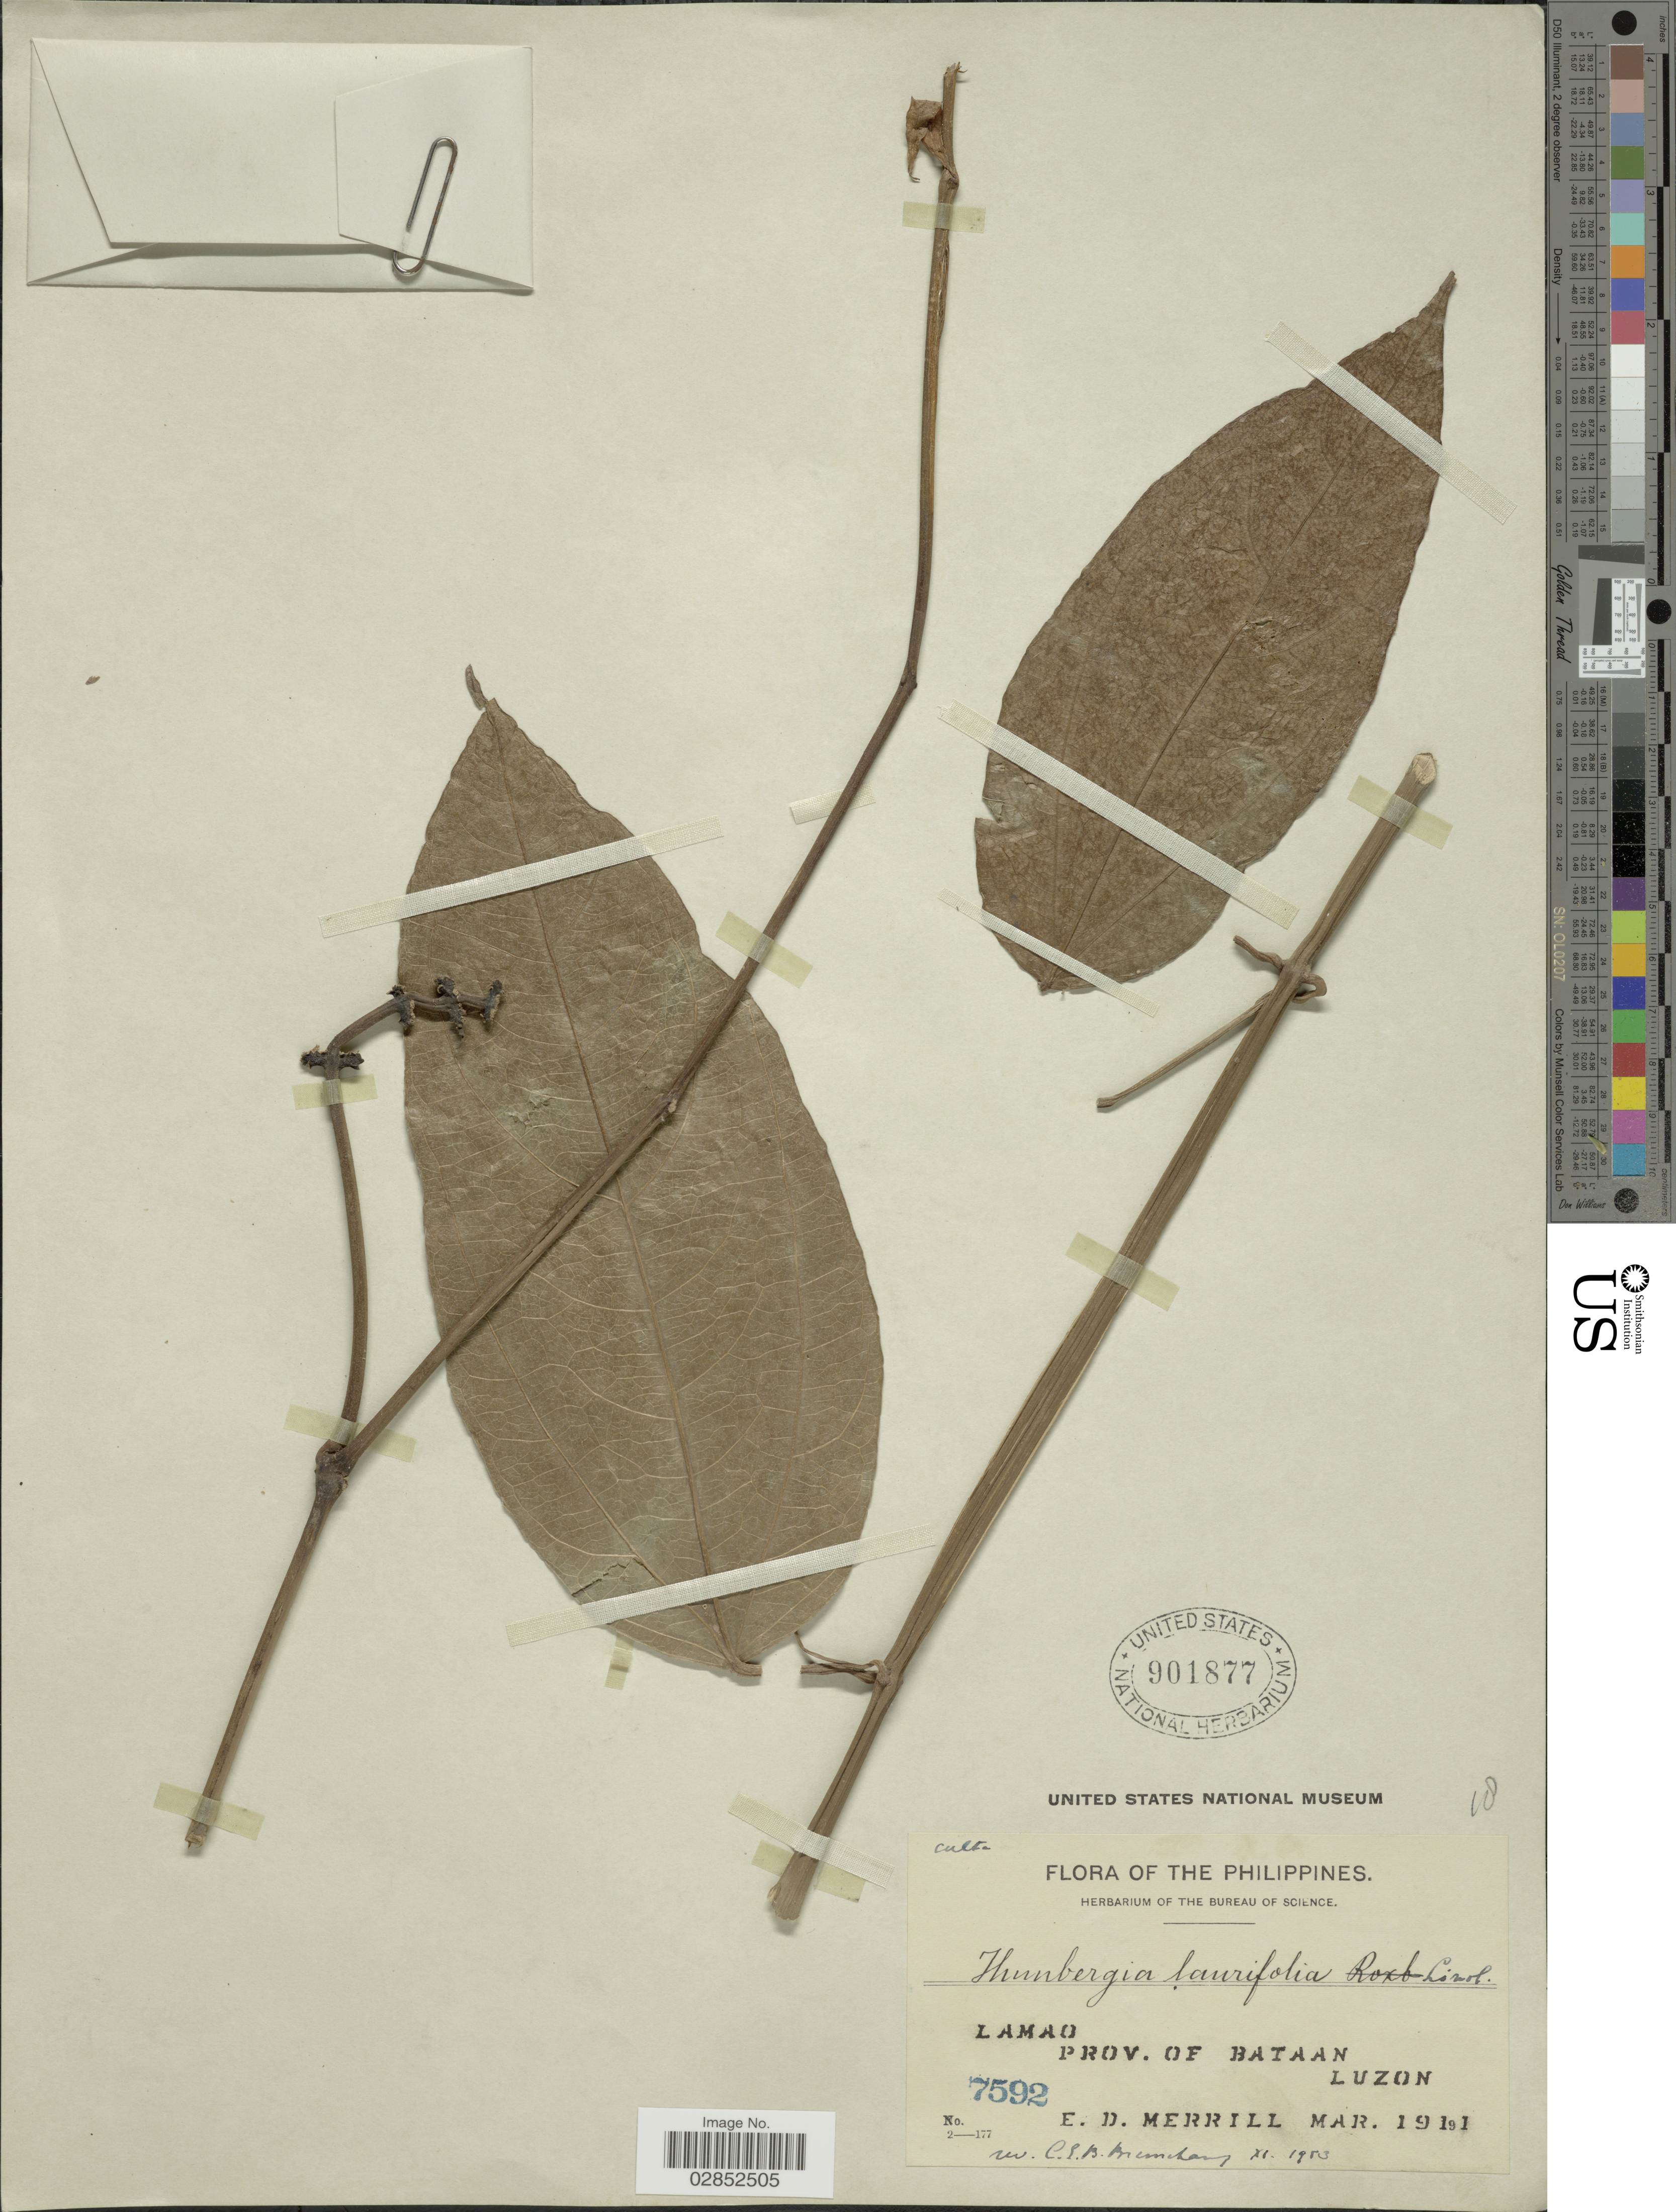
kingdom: Plantae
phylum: Tracheophyta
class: Magnoliopsida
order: Lamiales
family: Acanthaceae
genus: Thunbergia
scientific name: Thunbergia laurifolia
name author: Lindl.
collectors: E. D. Merrill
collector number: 7592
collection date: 1911-03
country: Philippines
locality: Lamao, Prov. de Bataan, Luzon.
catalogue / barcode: US 901877